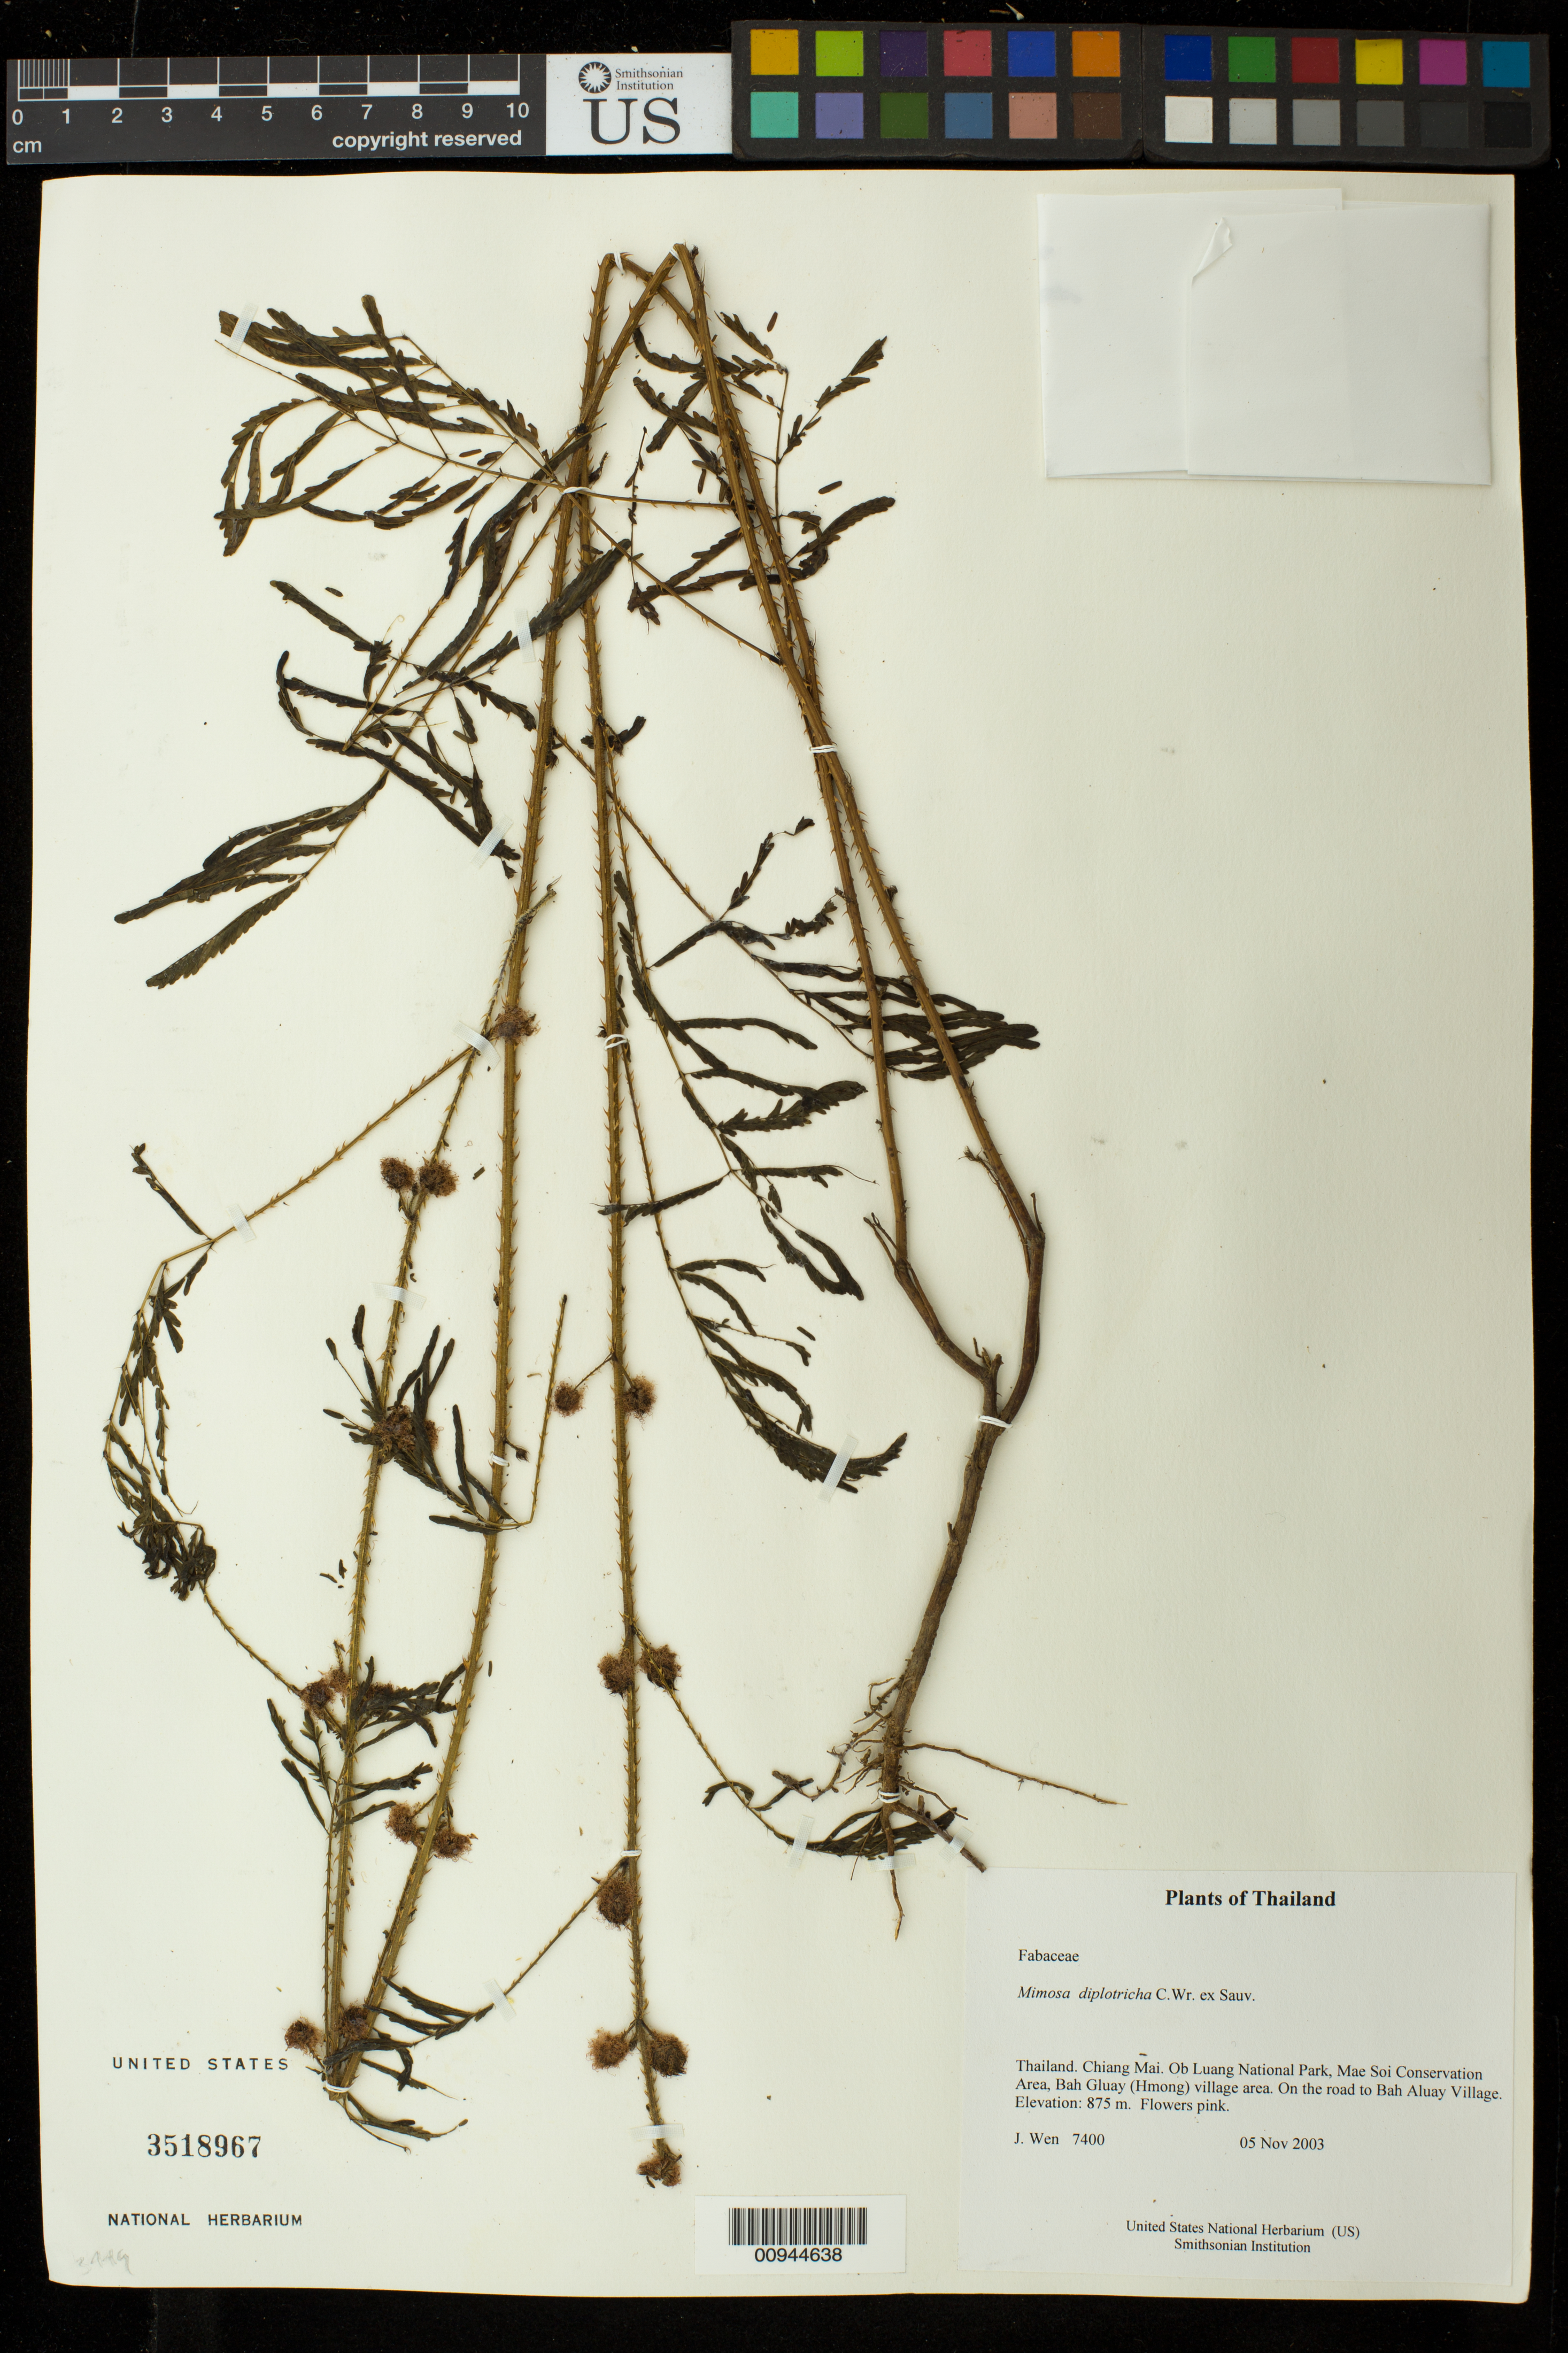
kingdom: Plantae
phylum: Tracheophyta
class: Magnoliopsida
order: Fabales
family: Fabaceae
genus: Mimosa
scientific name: Mimosa diplotricha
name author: C. Wright in Sauvalle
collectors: J. Wen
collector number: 7400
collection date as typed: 05 Nov 2003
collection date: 2003-11-05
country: Thailand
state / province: Chiang Mai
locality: Ob Luang National Park, Mae Soi Conservation Area, Bah Gluay (Hmong) village area. On the road to Bah Aluay Village.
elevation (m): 875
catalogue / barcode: US 3518967